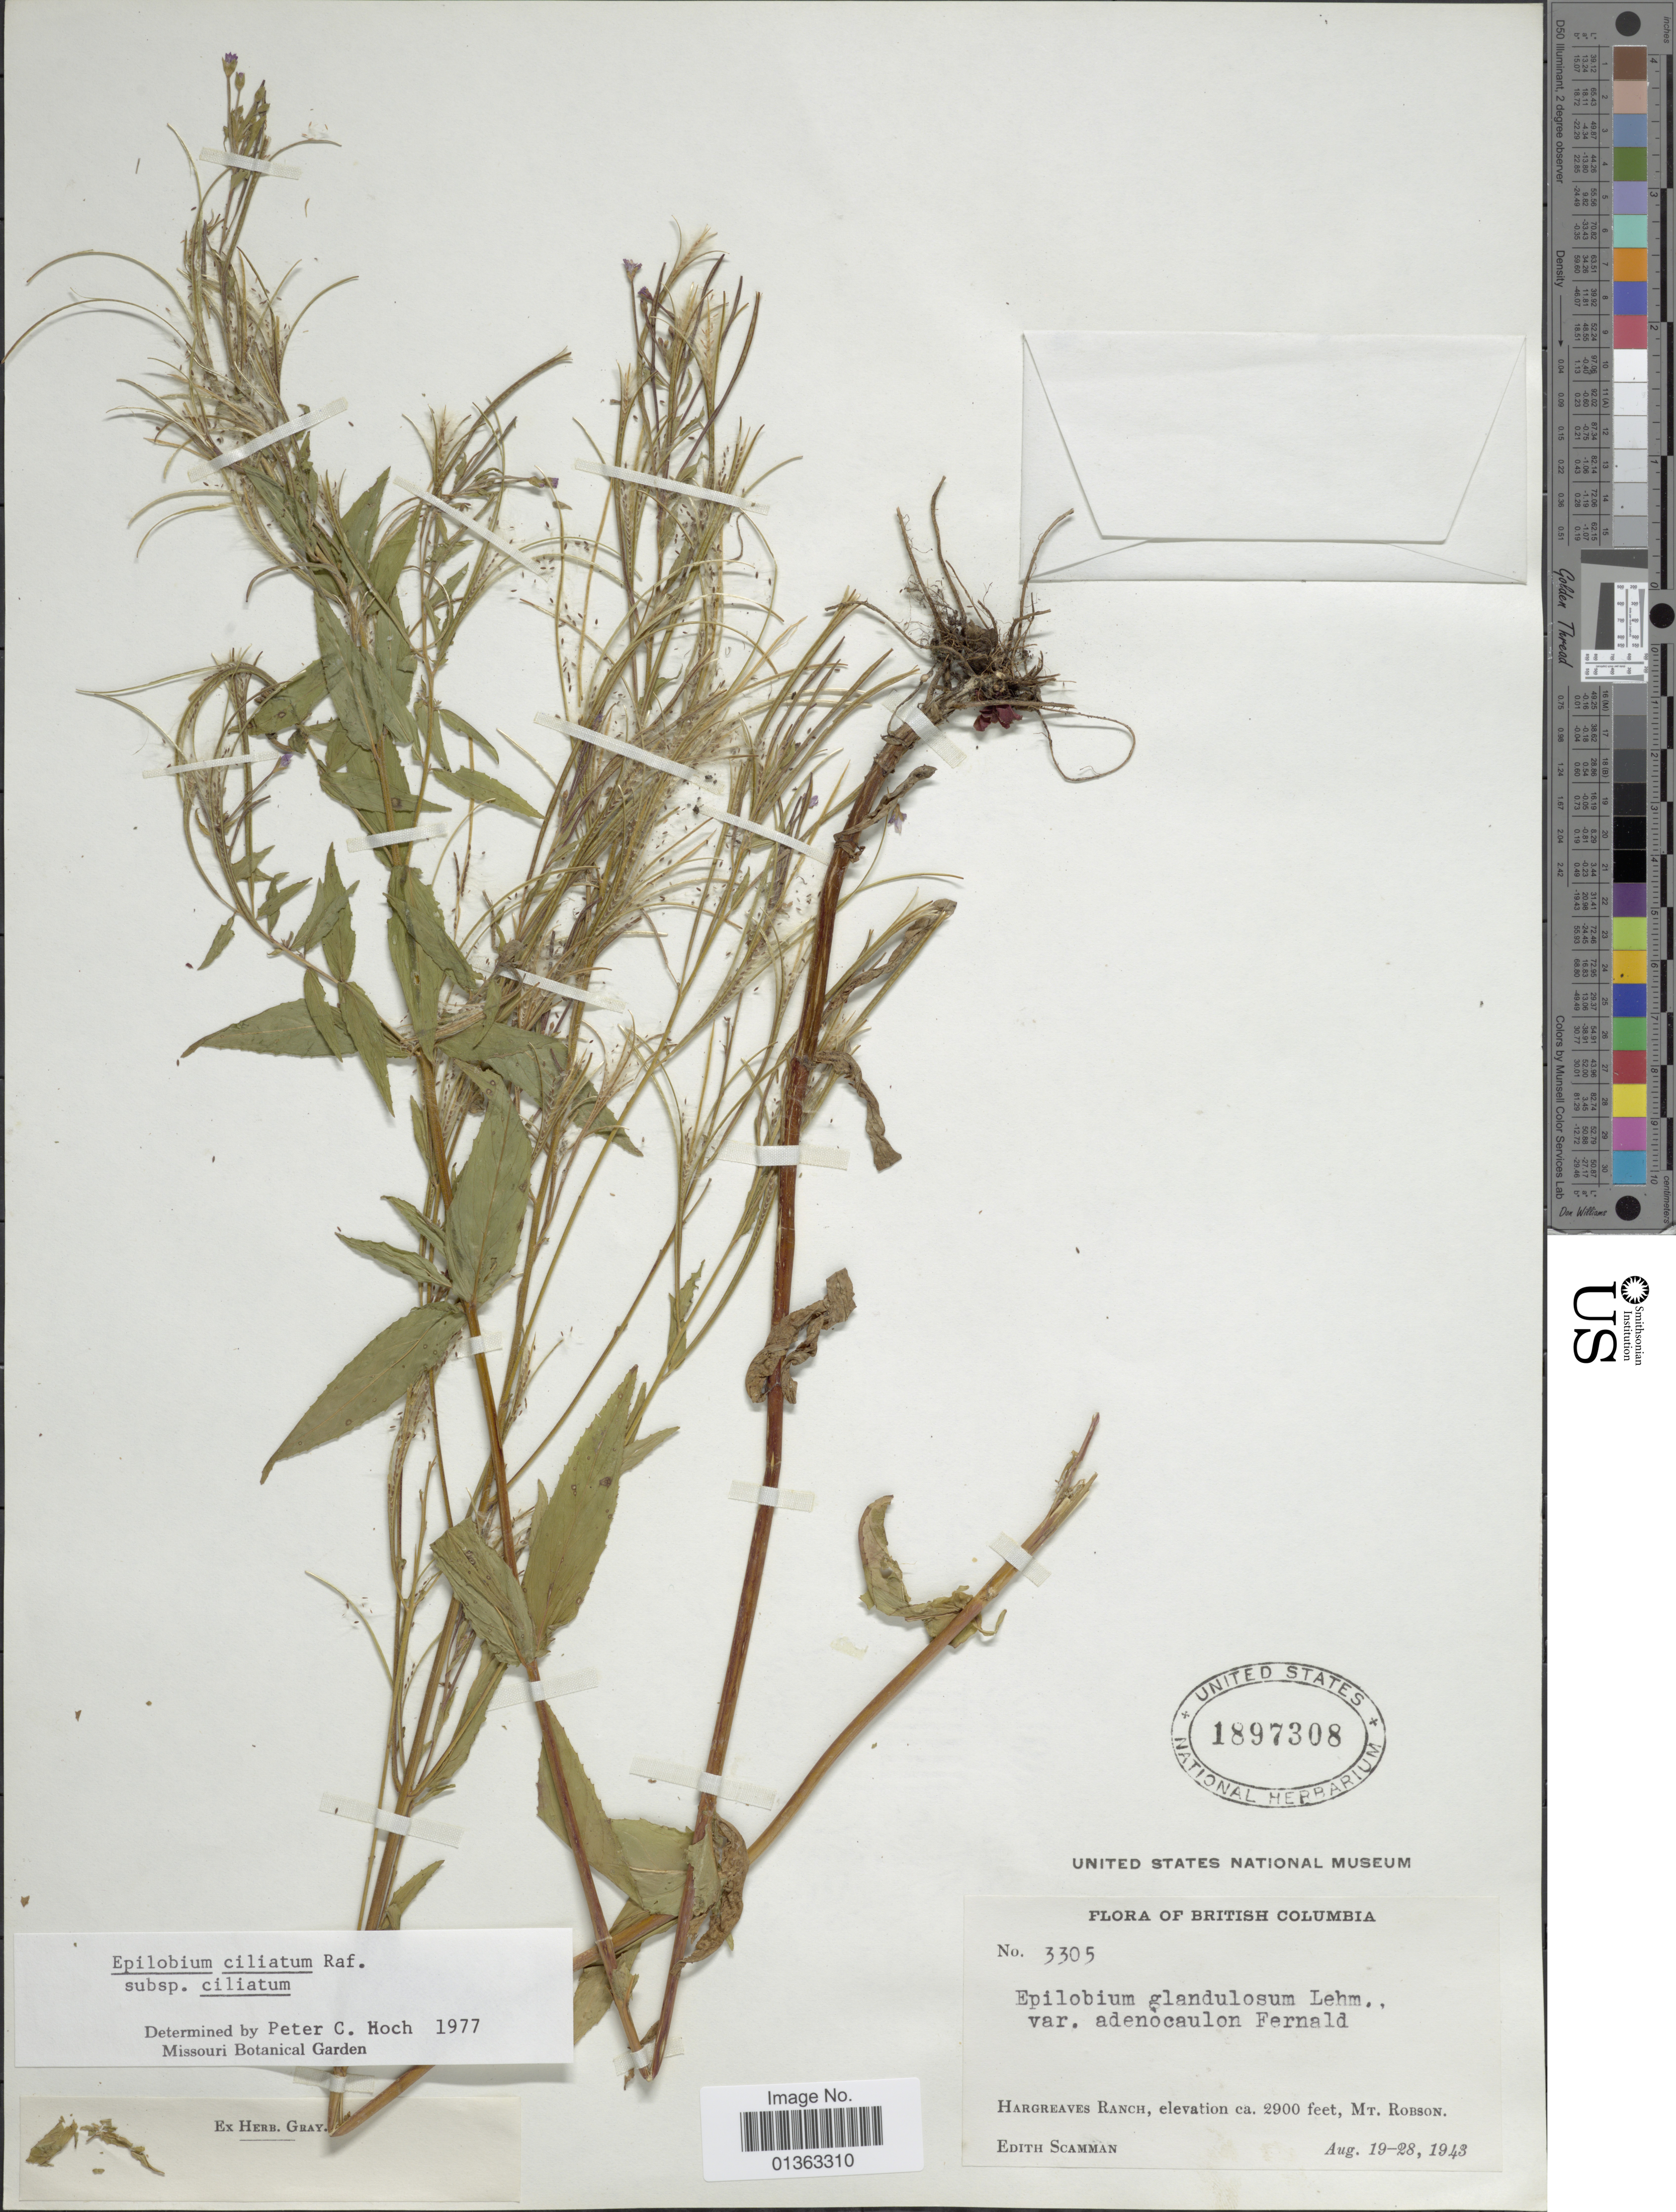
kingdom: Plantae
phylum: Tracheophyta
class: Magnoliopsida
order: Myrtales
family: Onagraceae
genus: Epilobium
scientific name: Epilobium ciliatum subsp. ciliatum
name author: Raf.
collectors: E. Scamman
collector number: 3305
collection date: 1943-08-19/1943-08-28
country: Canada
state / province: British Columbia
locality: Hargreaves Ranch, Mt. Robson.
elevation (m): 884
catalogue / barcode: US 1897308